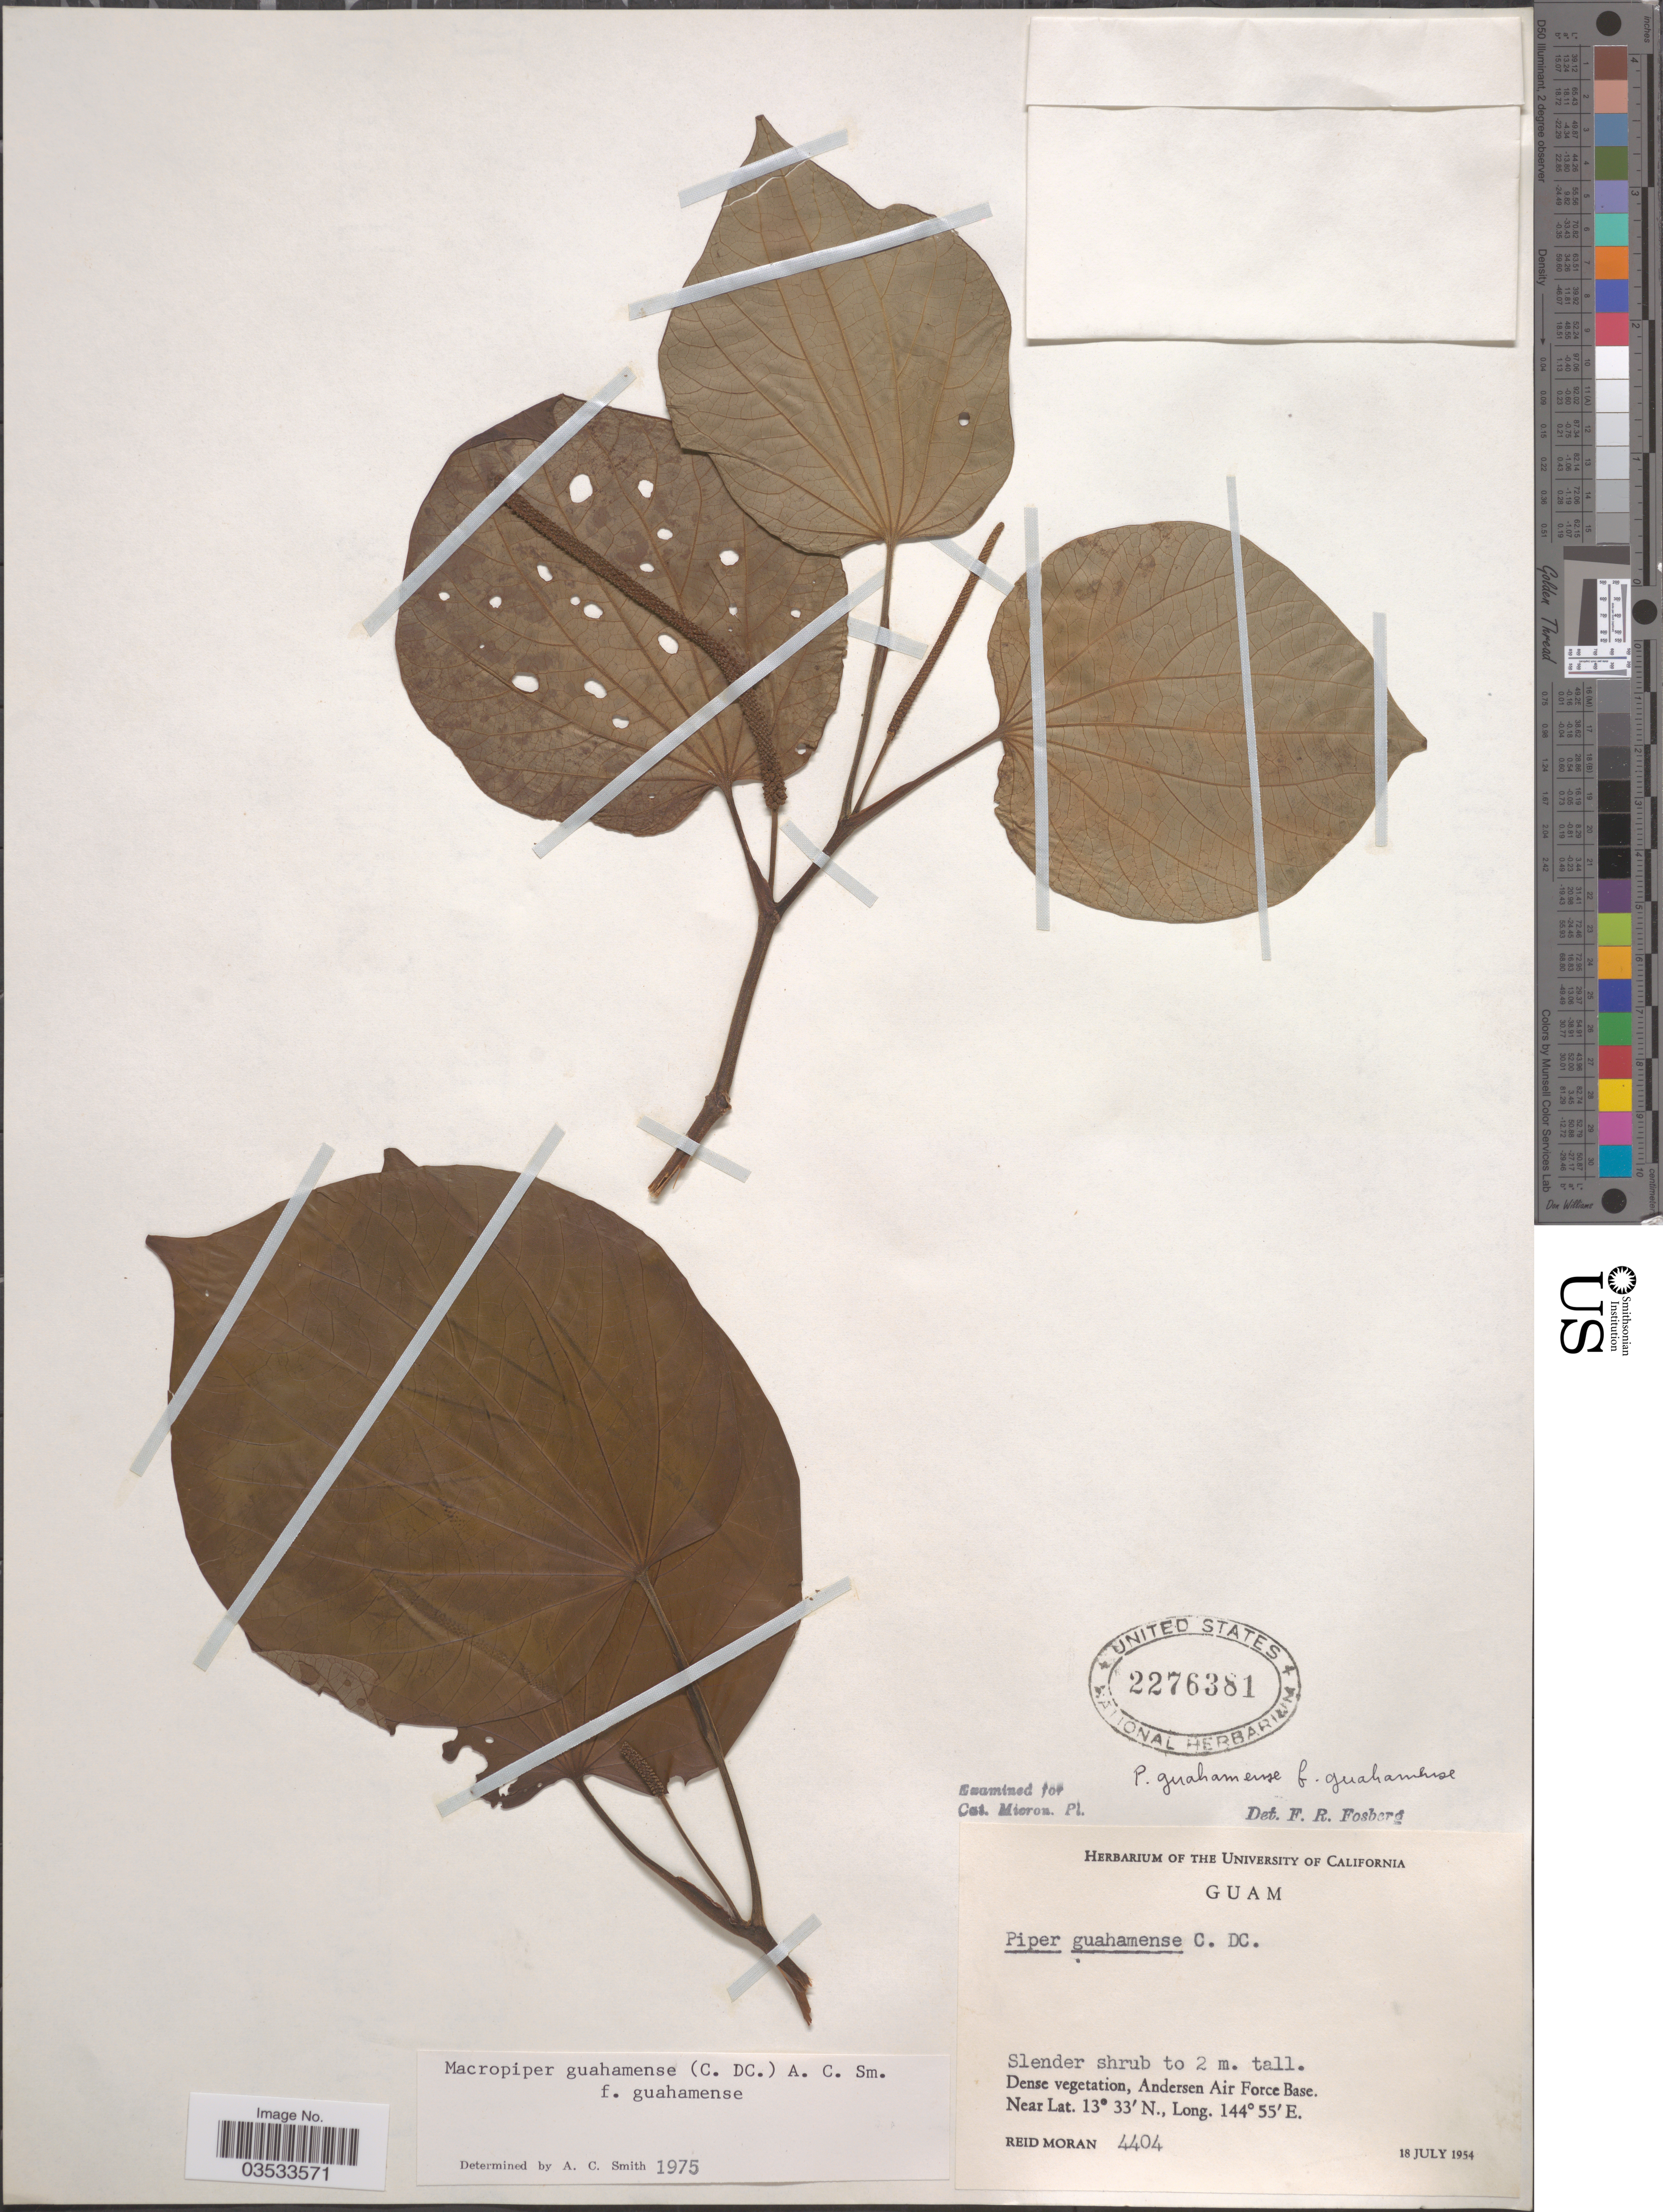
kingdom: Plantae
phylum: Tracheophyta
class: Magnoliopsida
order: Piperales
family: Piperaceae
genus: Piper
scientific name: Piper guahamense f. guahamense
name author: C. DC.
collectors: R. V. Moran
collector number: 4404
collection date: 1954-07-18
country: Guam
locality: Andersen Air Force Base.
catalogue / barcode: US 2276381